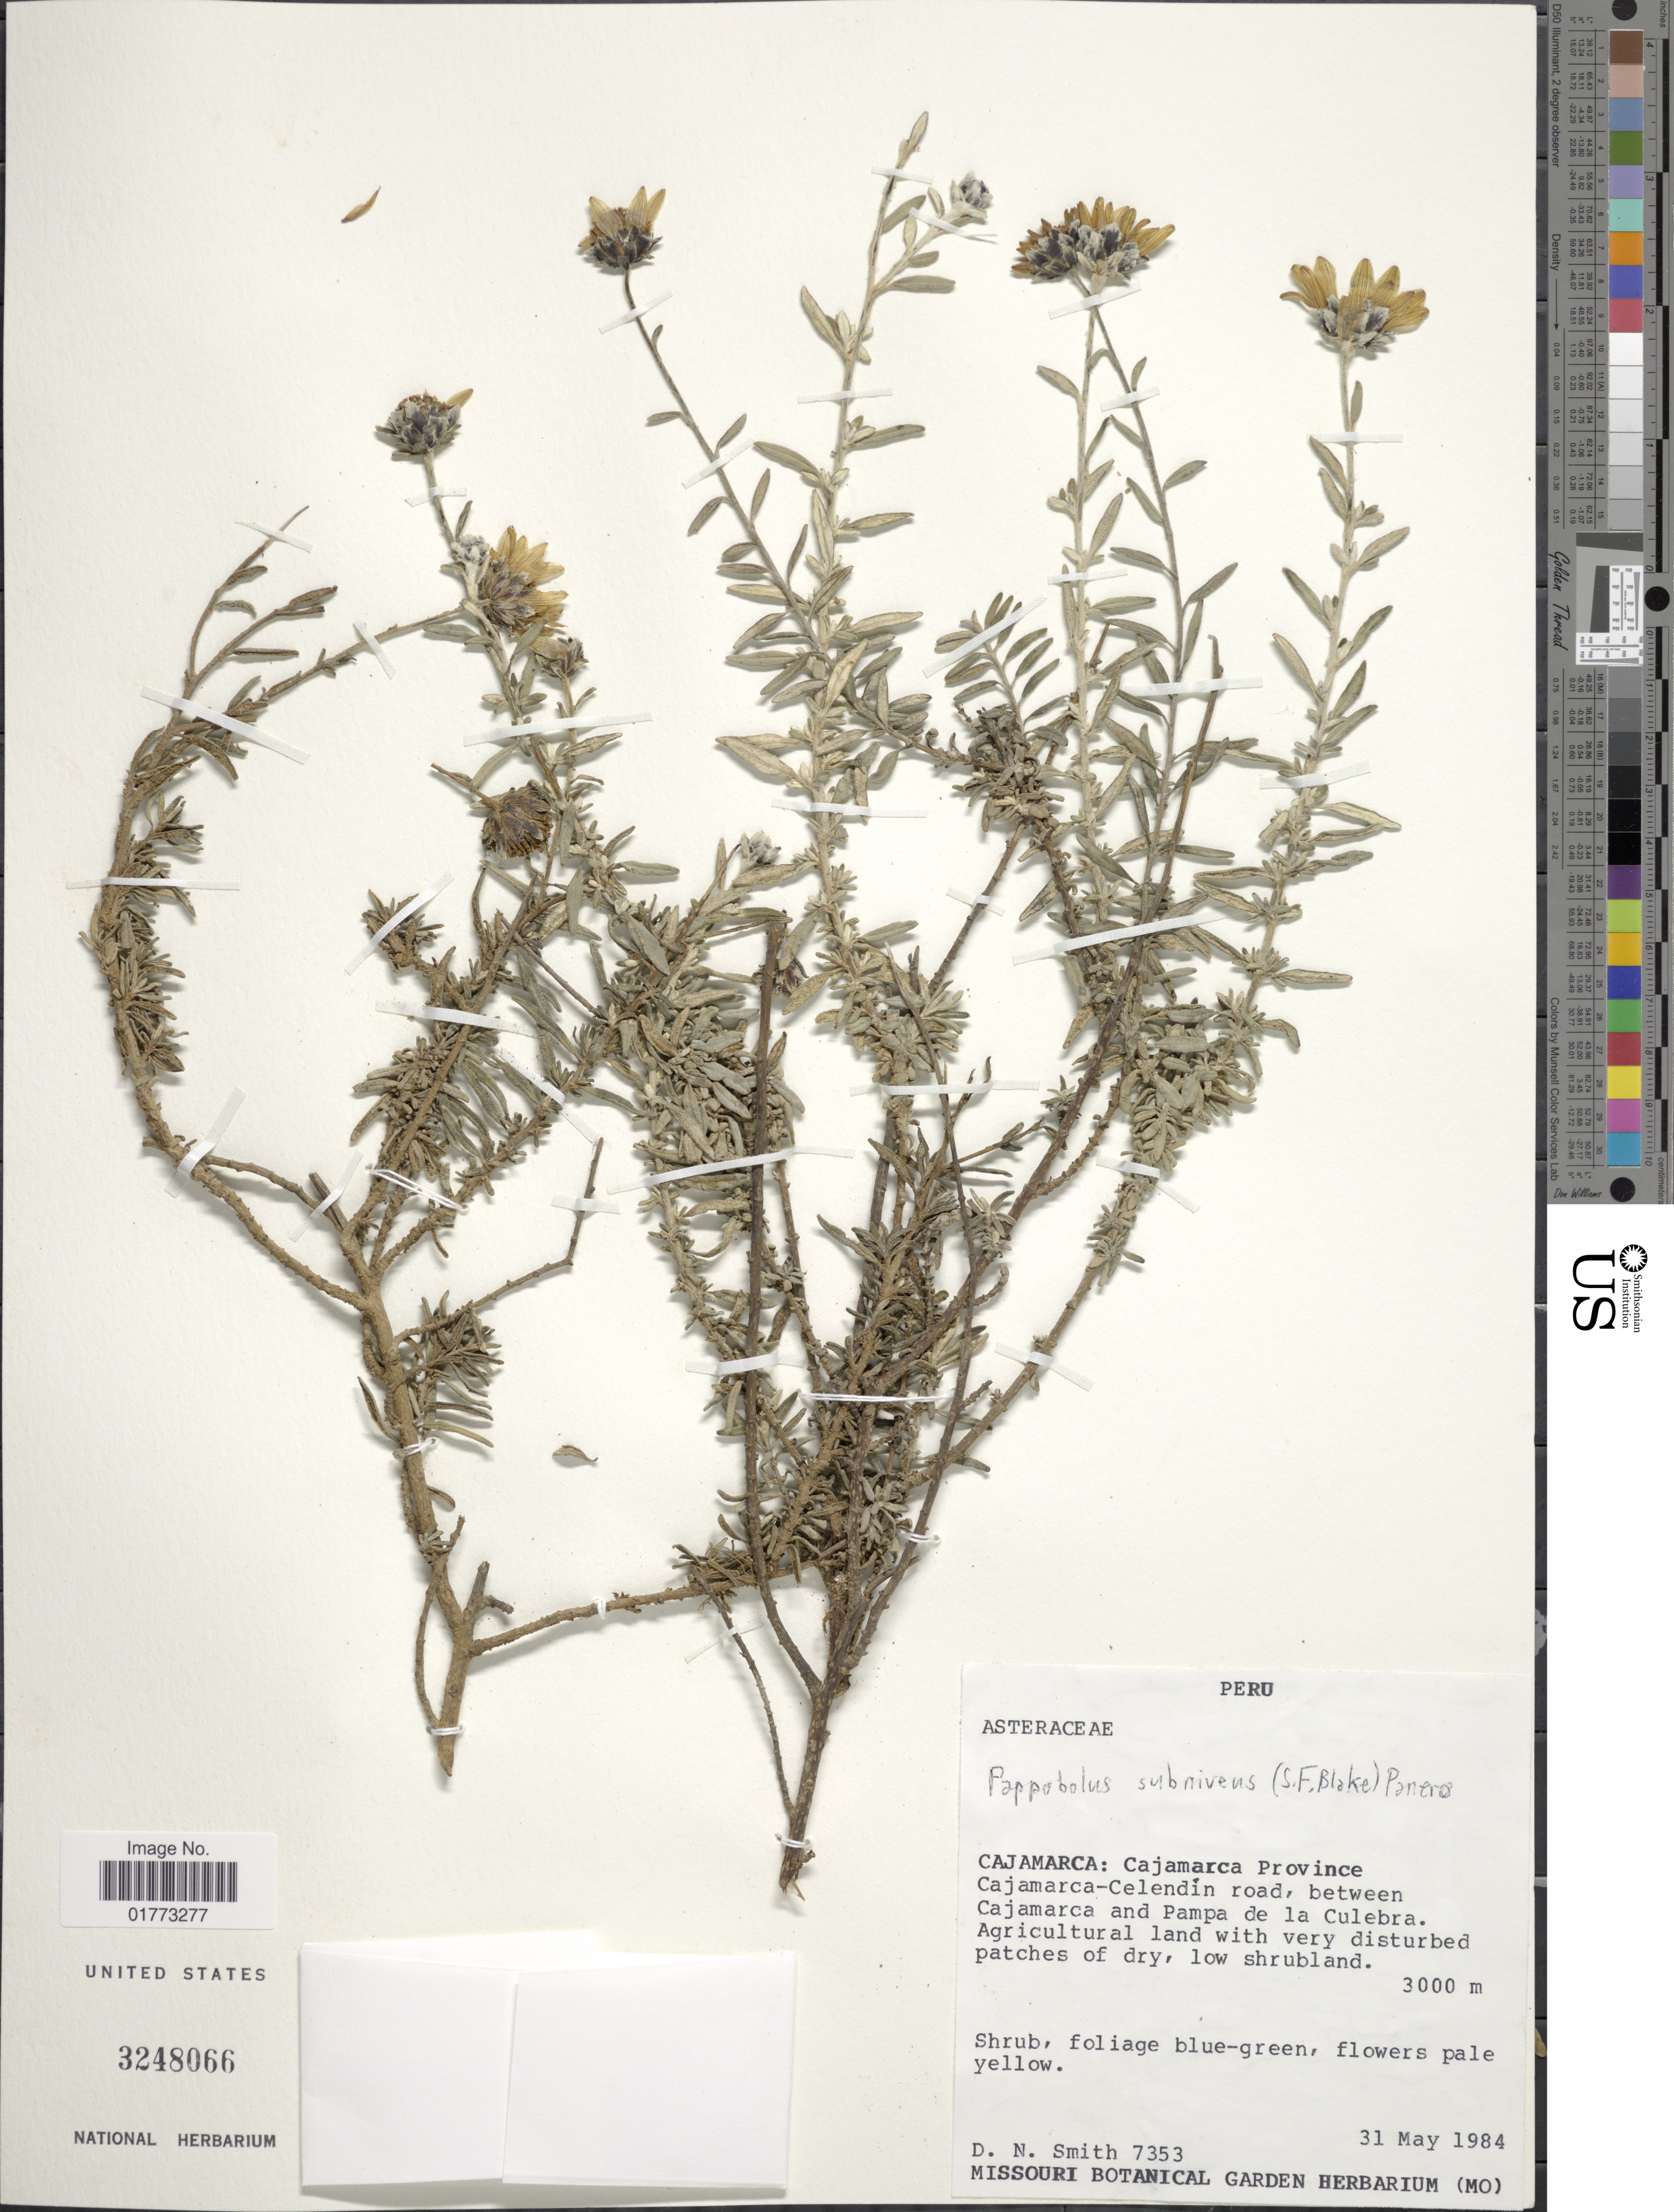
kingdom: Plantae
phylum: Tracheophyta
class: Magnoliopsida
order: Asterales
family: Asteraceae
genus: Pappobolus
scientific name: Pappobolus subniveus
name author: (S.F. Blake) Panero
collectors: D. Smith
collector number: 7353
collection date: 1984-05-31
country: Peru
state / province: Cajamarca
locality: Cajamarca Province, Cajamarca-Celendín road, between Cajamarca and Pampa de la Culebra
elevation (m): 3000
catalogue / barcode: US 3248066